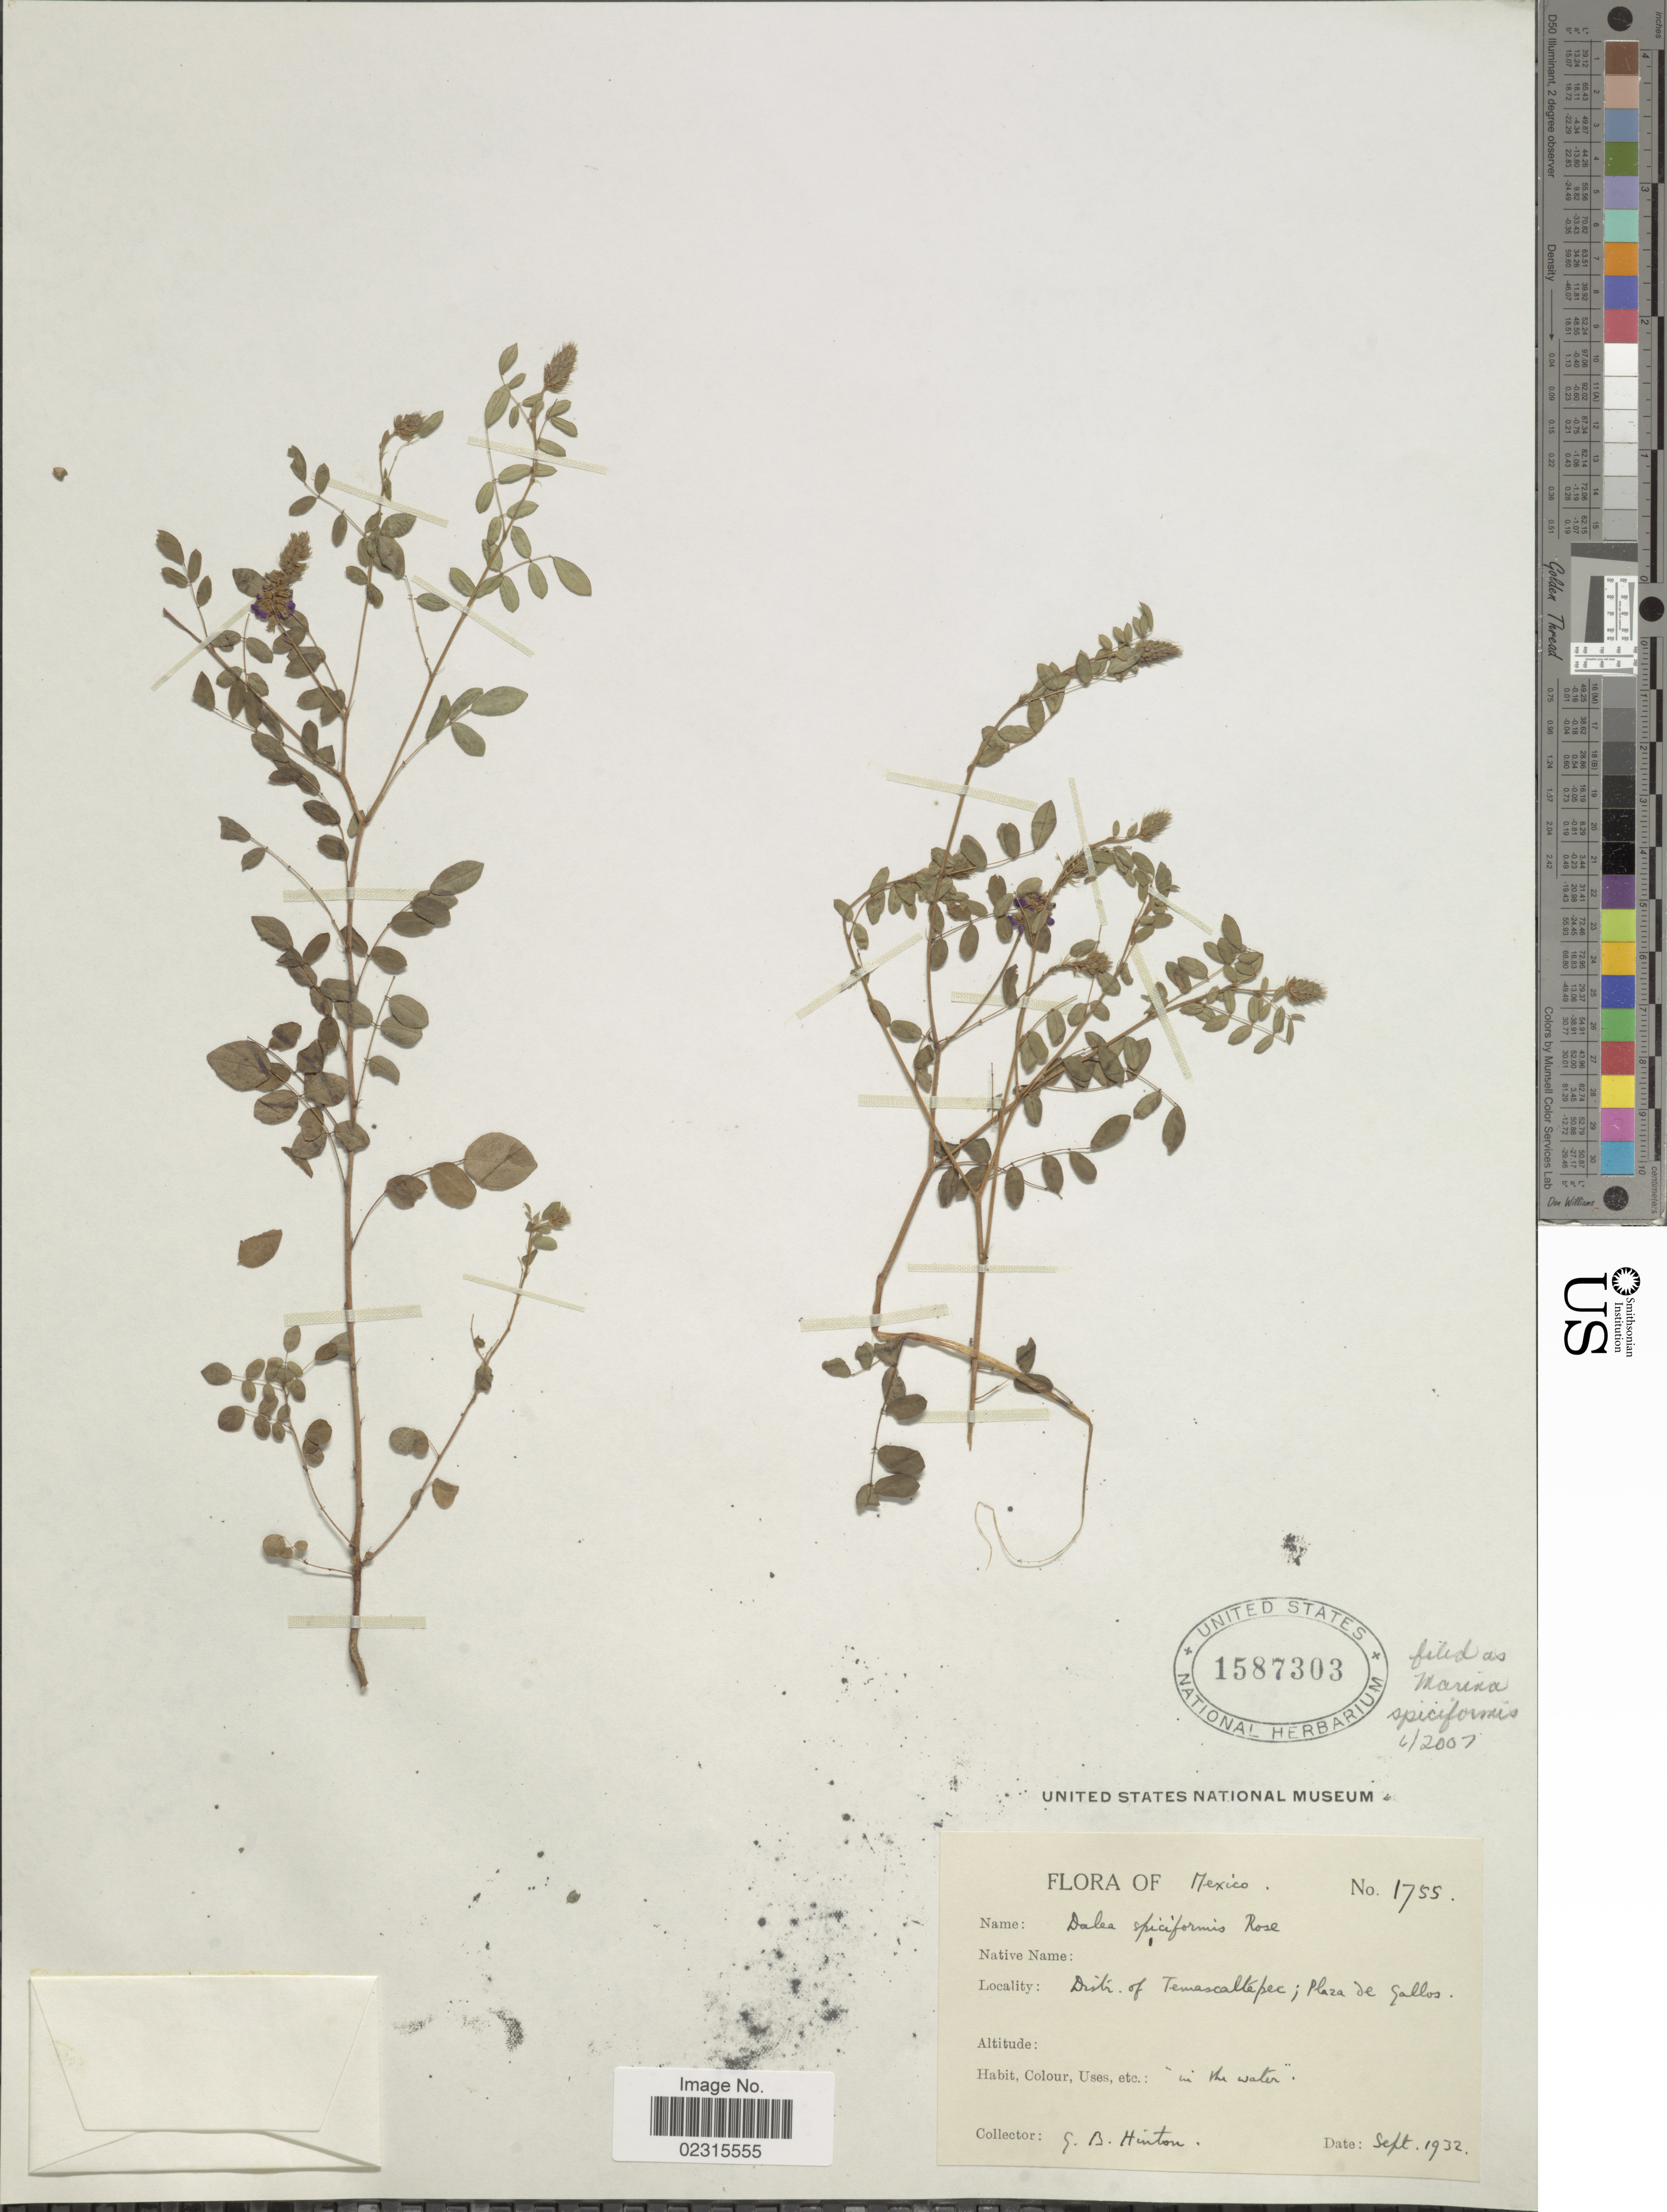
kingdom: Plantae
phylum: Tracheophyta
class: Magnoliopsida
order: Fabales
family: Fabaceae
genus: Marina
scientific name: Marina spiciformis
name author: (Rose) Barneby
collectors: G. B. Hinton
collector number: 1755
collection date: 1932-09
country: Mexico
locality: Distr. of Temascaltepec: Plaza de Gallos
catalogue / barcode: US 1587303